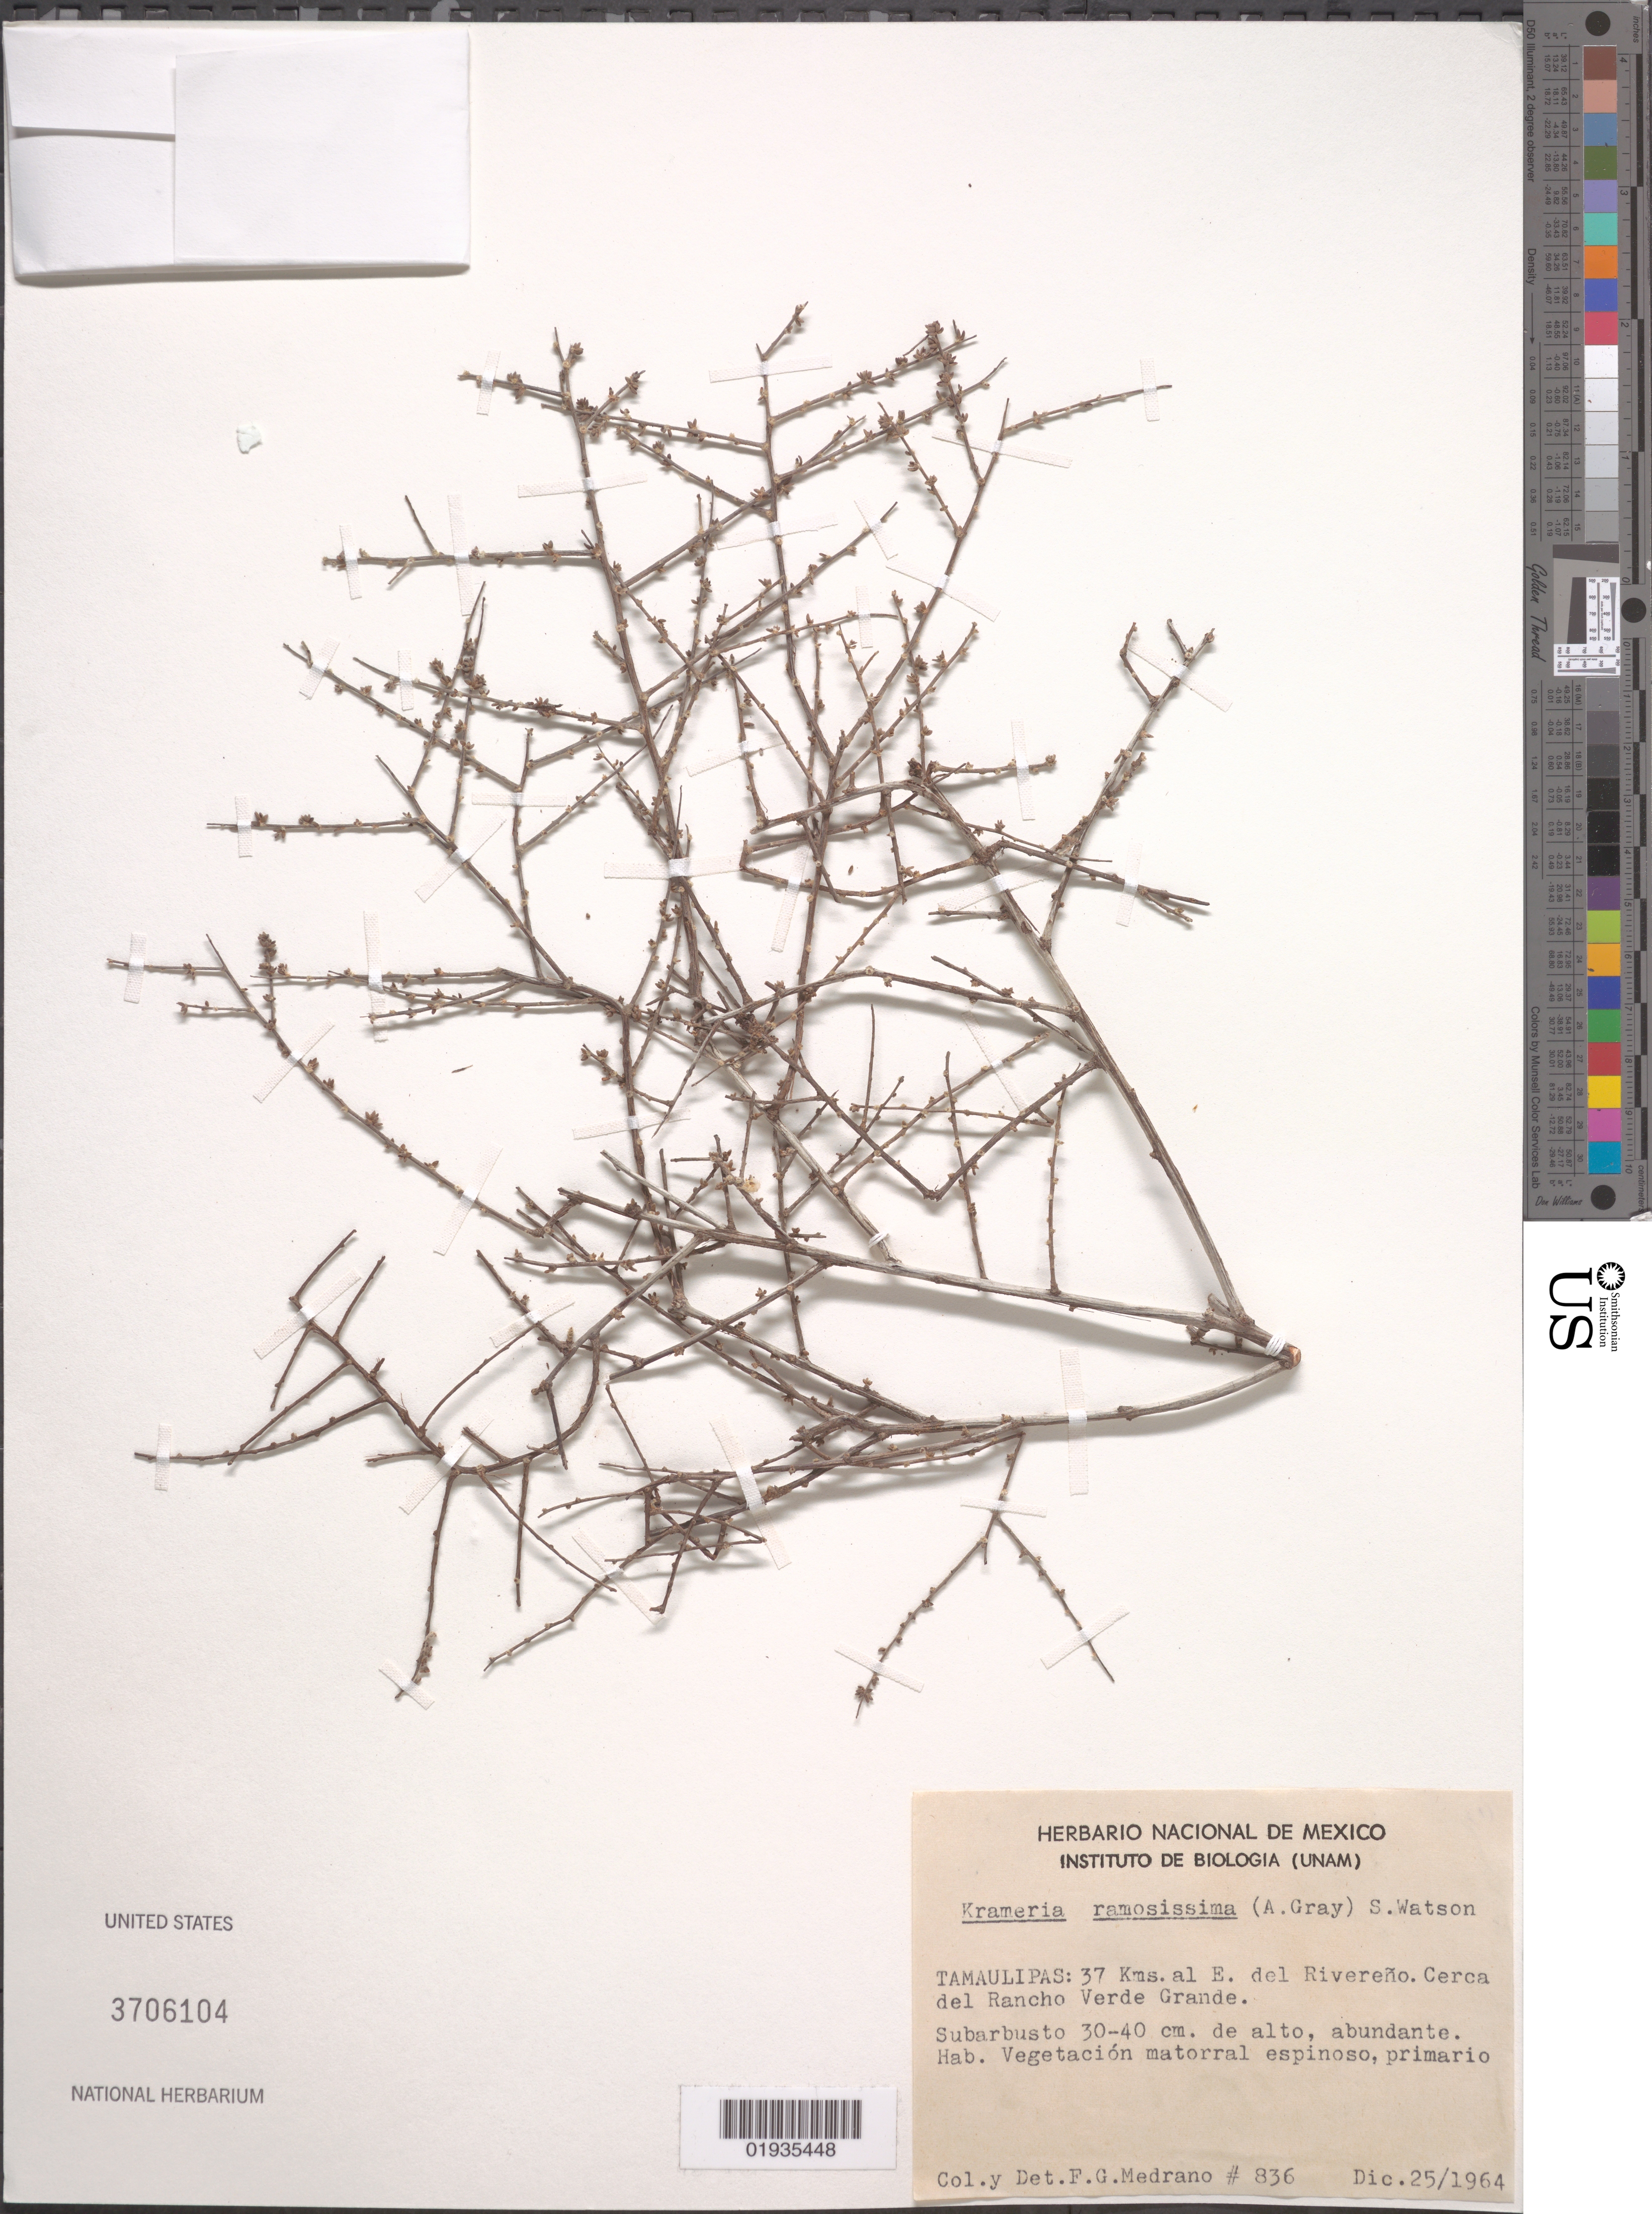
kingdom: Plantae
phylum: Tracheophyta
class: Magnoliopsida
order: Zygophyllales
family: Krameriaceae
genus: Krameria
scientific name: Krameria ramosissima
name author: (A. Gray) S. Watson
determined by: Medrano, F. G.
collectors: F. Medrano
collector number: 836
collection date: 1964-12-25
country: Mexico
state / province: Tamaulipas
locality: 37 kms E of Rivereño. Near Rancho Verde Grande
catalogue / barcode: US 3706104